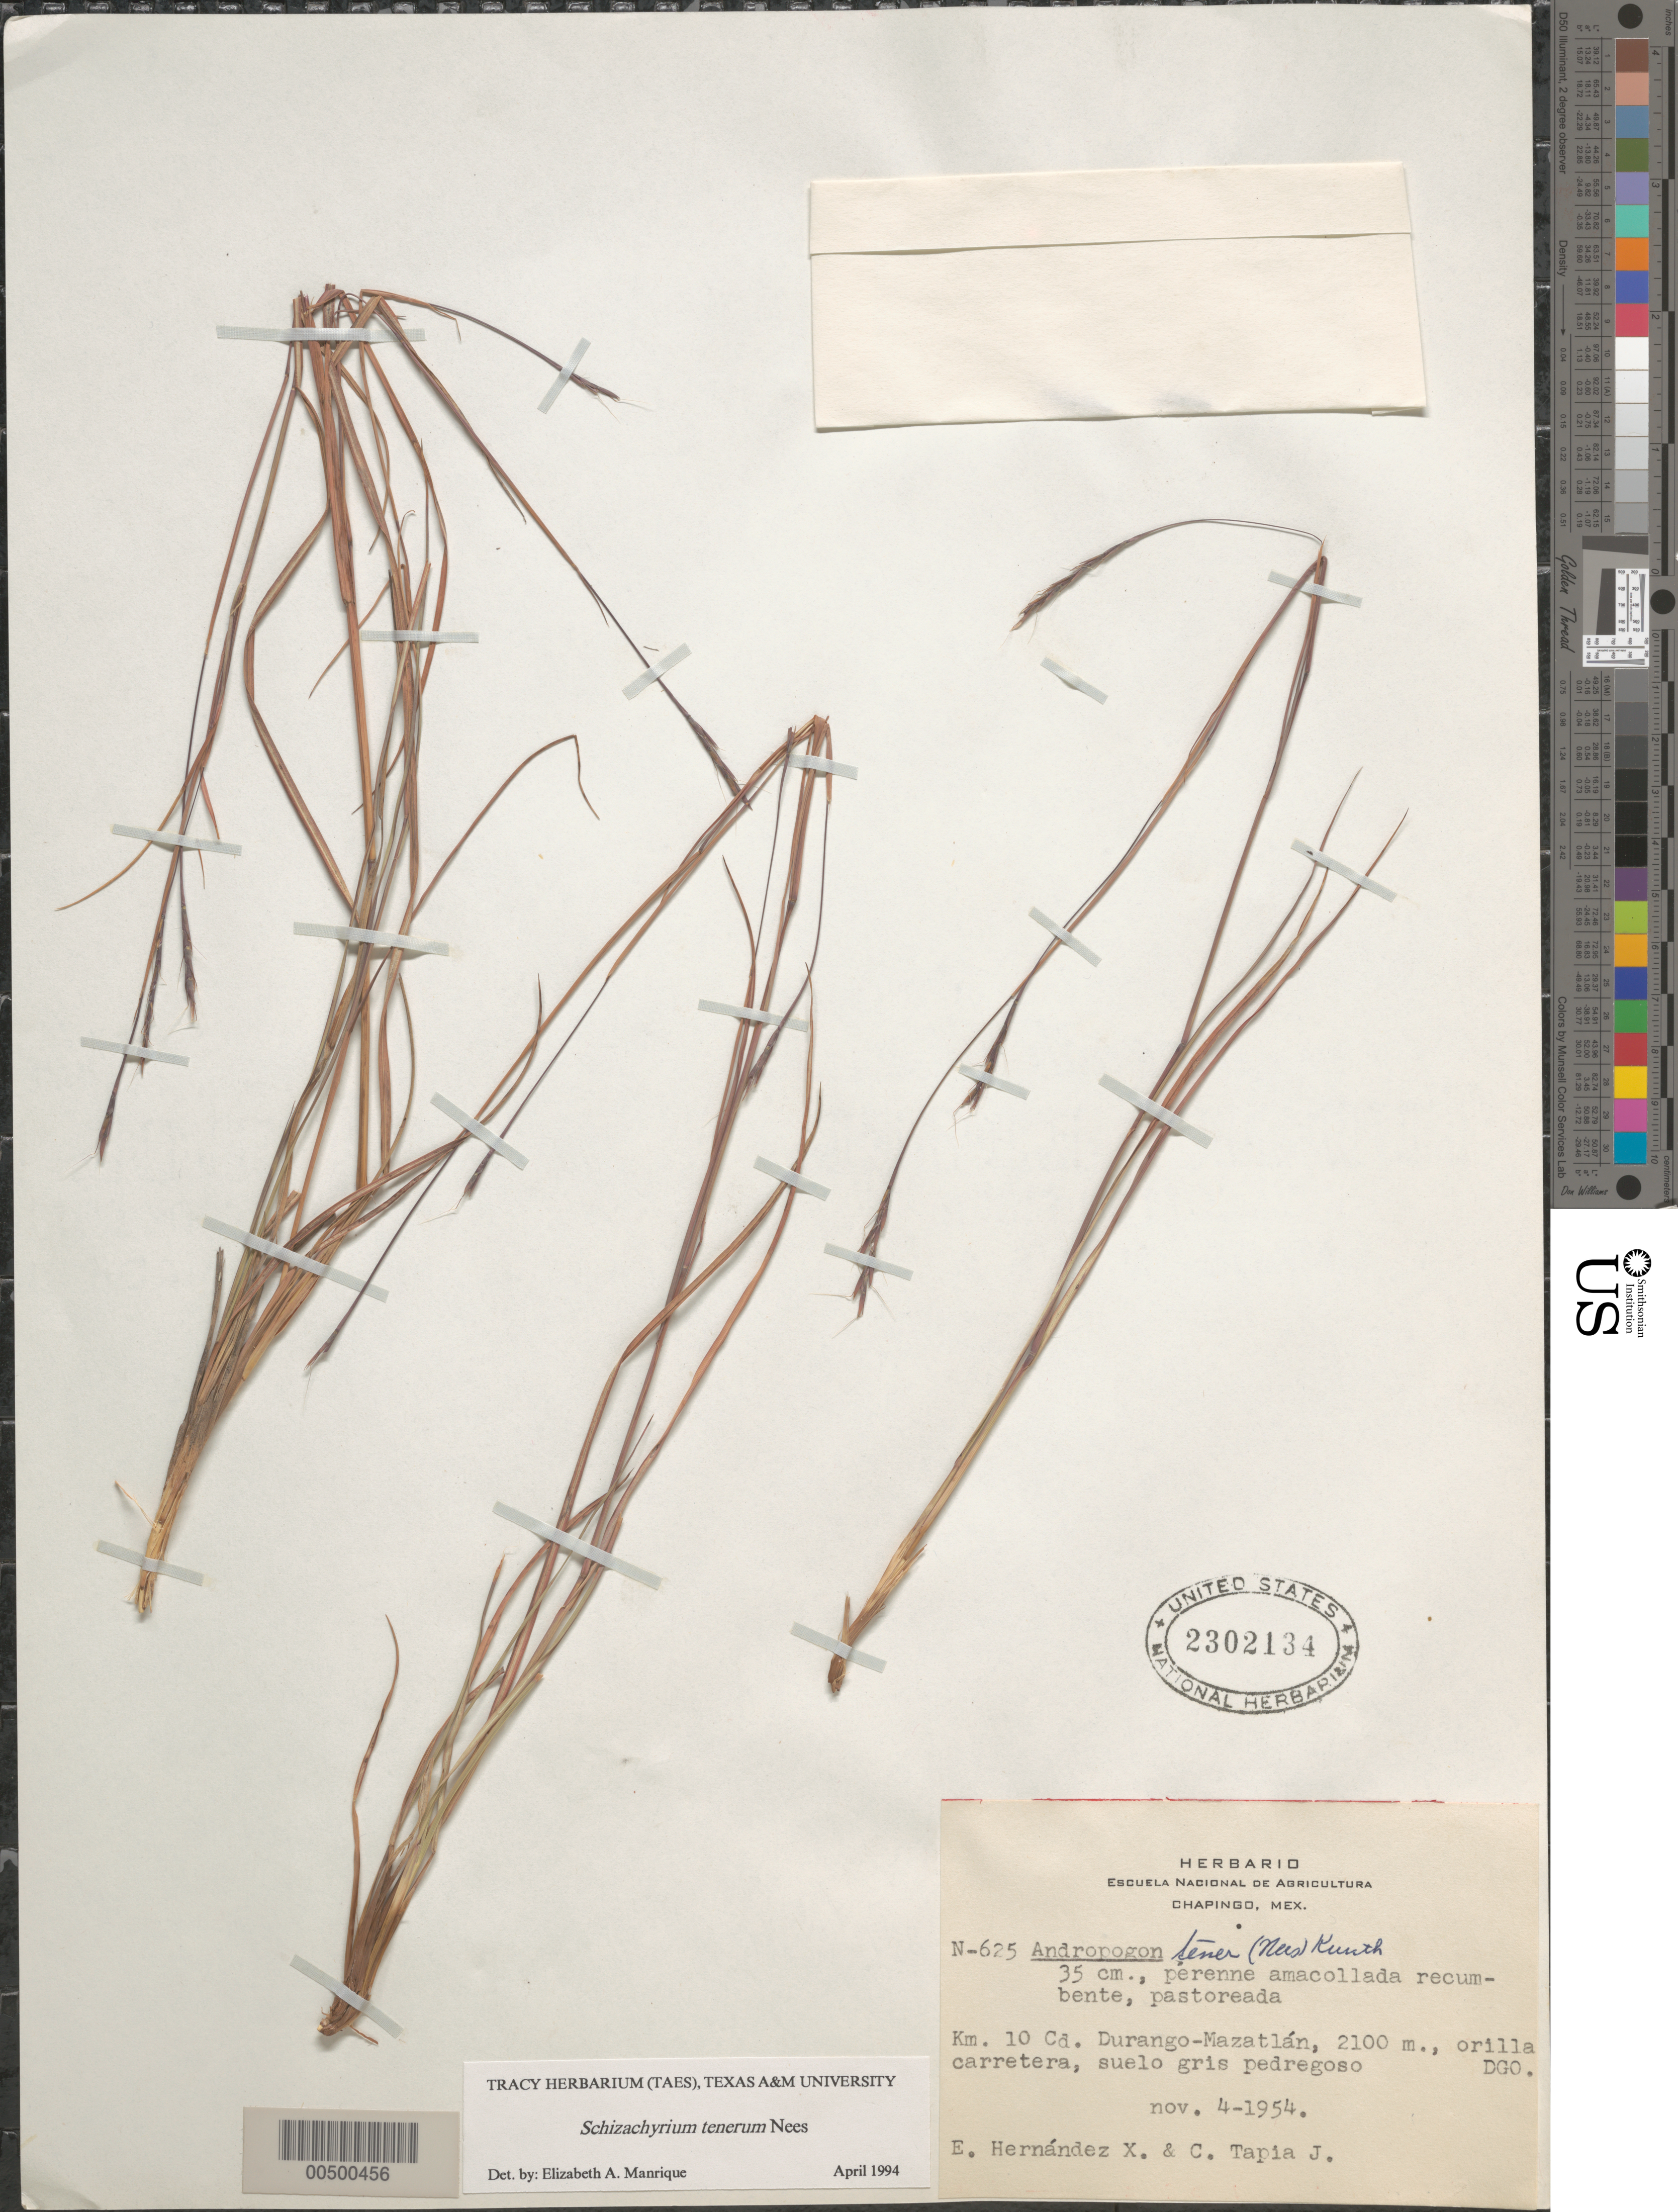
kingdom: Plantae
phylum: Tracheophyta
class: Liliopsida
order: Poales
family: Poaceae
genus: Schizachyrium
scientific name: Schizachyrium tenerum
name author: Nees in Mart.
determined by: Manrique, E. A.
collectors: E. I. Hernández-X. & C. Tapia-J.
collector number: N-625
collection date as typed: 4 Nov 1954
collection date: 1954-11-04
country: Mexico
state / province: Durango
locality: Km 10 Cd. Durango-Mazatlán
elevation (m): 2100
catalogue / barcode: US 2302134